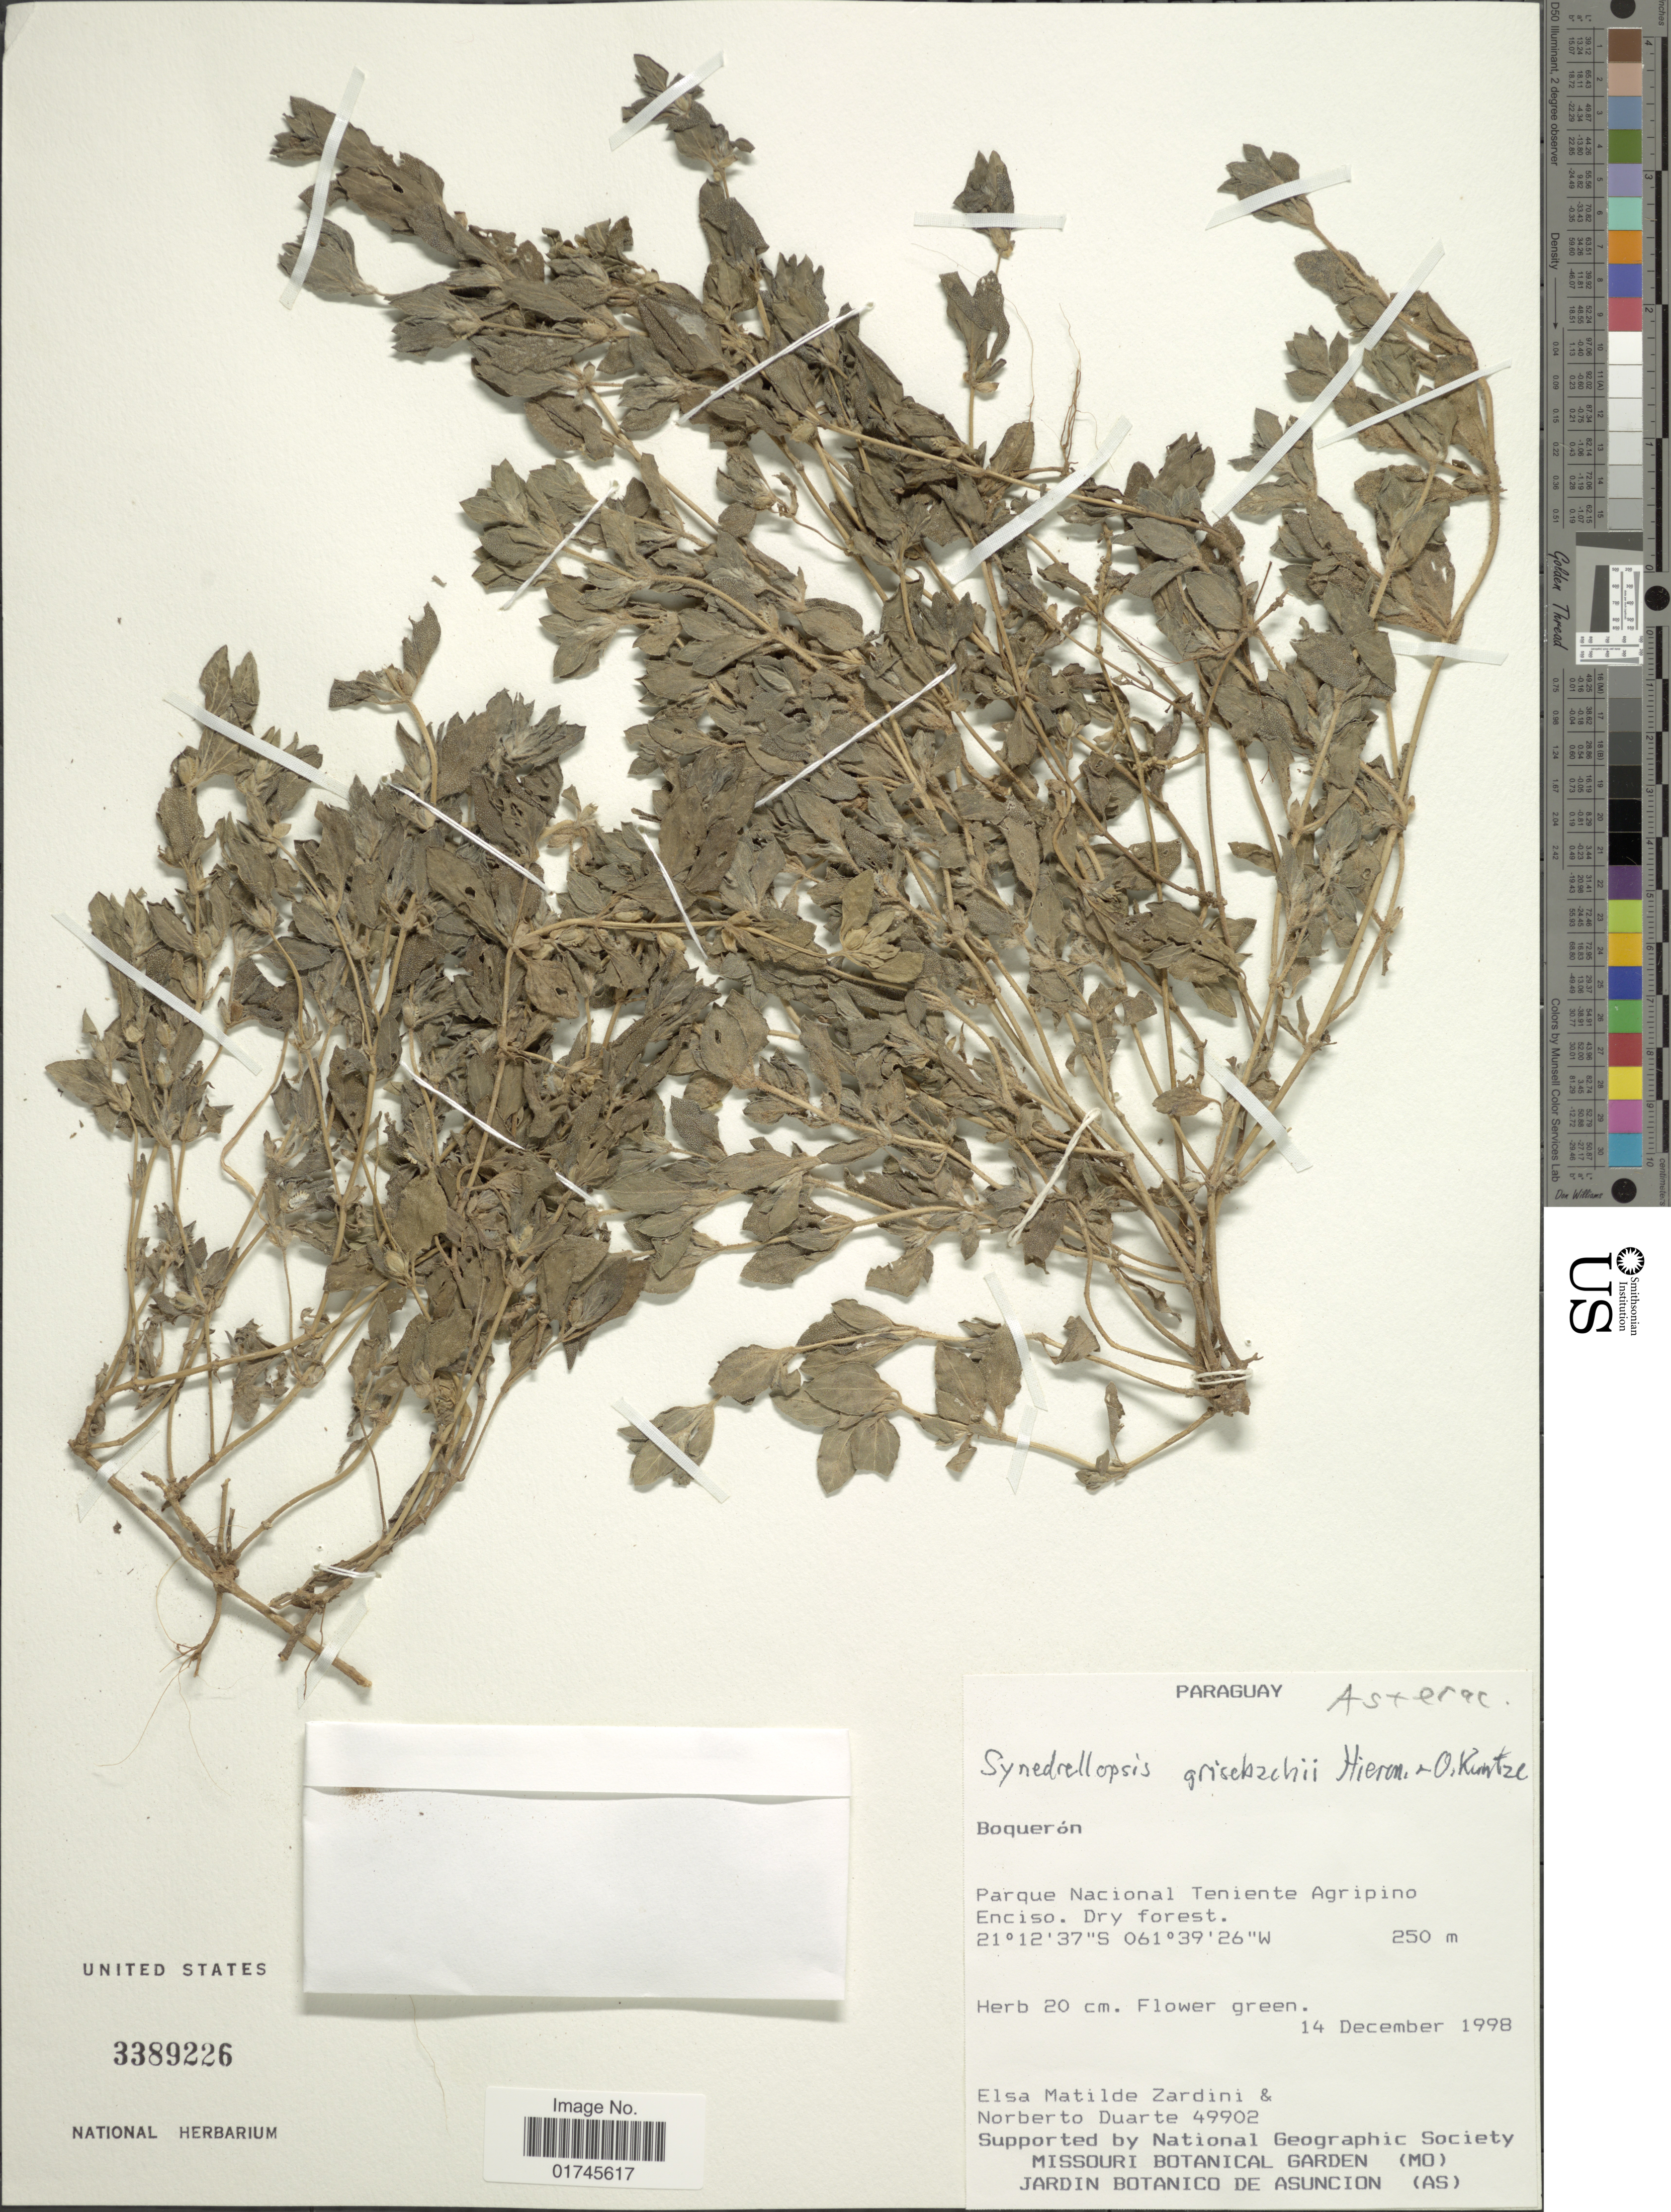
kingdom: Plantae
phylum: Tracheophyta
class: Magnoliopsida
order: Asterales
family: Asteraceae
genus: Synedrellopsis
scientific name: Synedrellopsis grisebachii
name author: Hieron. & Kuntze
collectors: E. M. Zardini & N. Duarte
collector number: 49902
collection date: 1998-12-14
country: Paraguay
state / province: Boqueron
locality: Paruqe Nacional Teniente Agripino Enciso. Dry forest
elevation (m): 250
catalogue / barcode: US 3389226